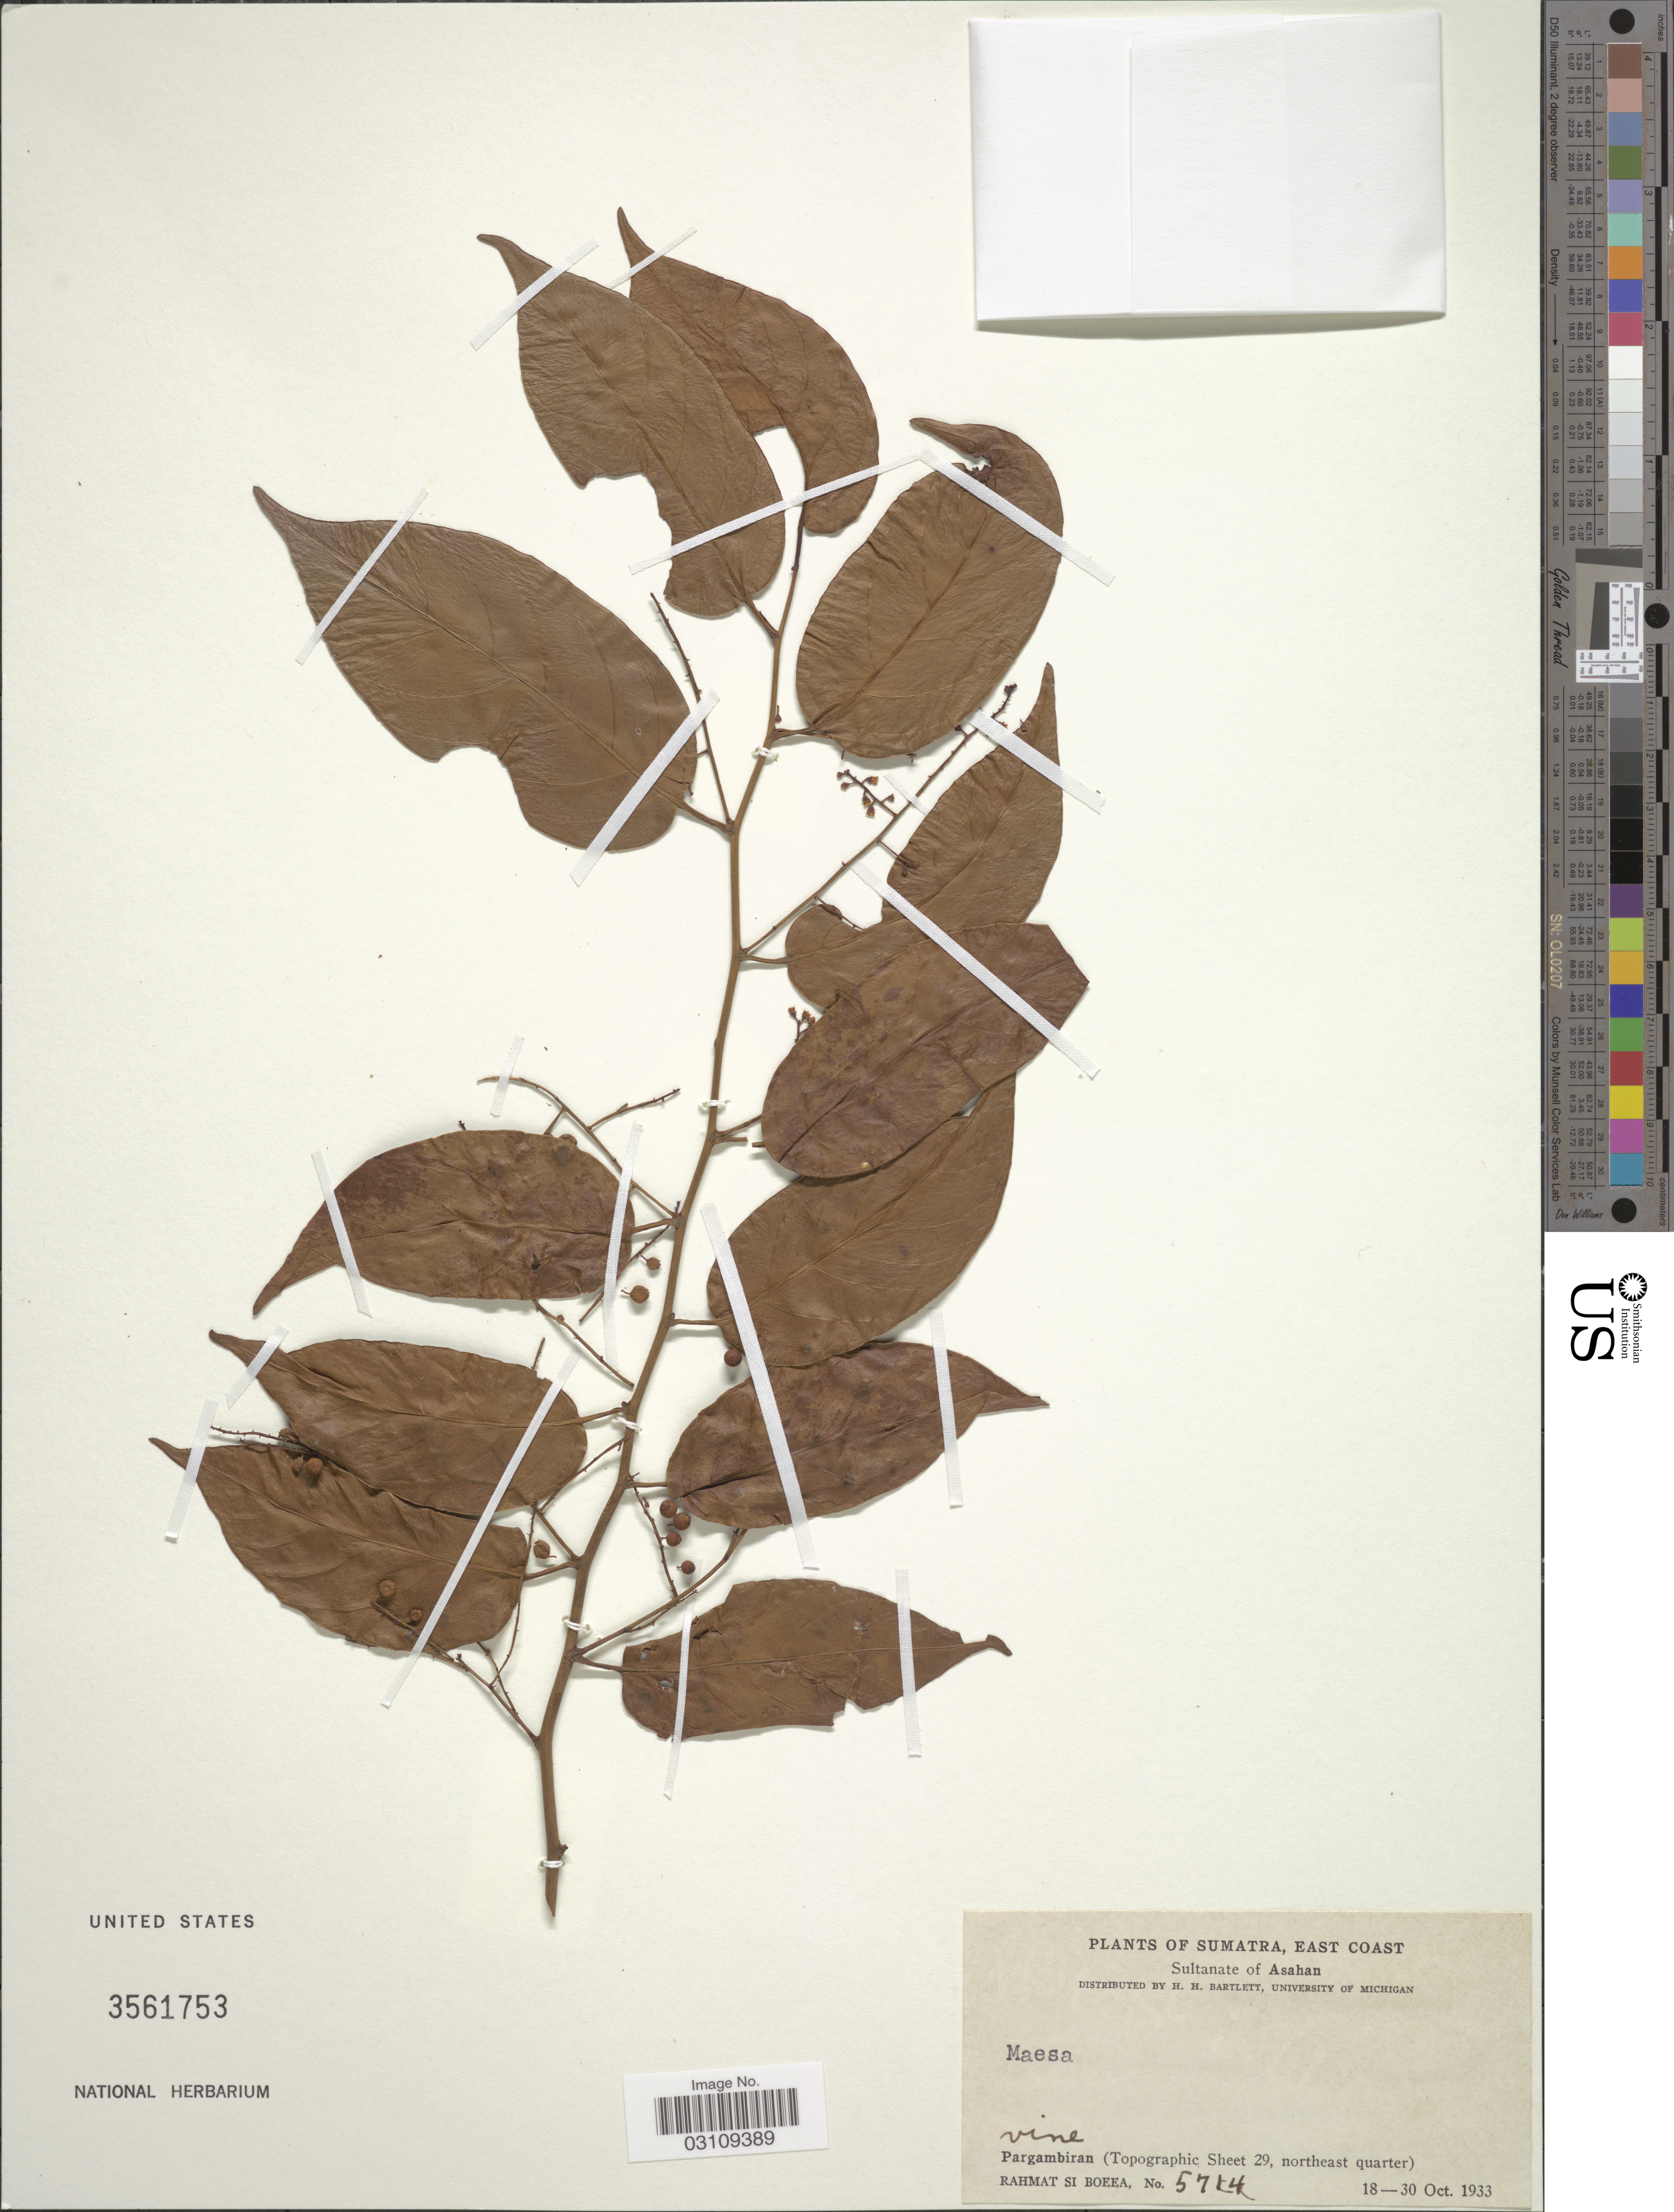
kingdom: Plantae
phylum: Tracheophyta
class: Magnoliopsida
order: Ericales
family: Primulaceae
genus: Maesa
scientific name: Maesa sp.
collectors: Rahmat Si Boeea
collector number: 5714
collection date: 1933-10-18/1933-10-30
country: Indonesia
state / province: Sumatra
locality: East Coast, Sultanate of Asahan. Pargambiran (Topographic Sheet 29, northeast quarter).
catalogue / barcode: US 3561753